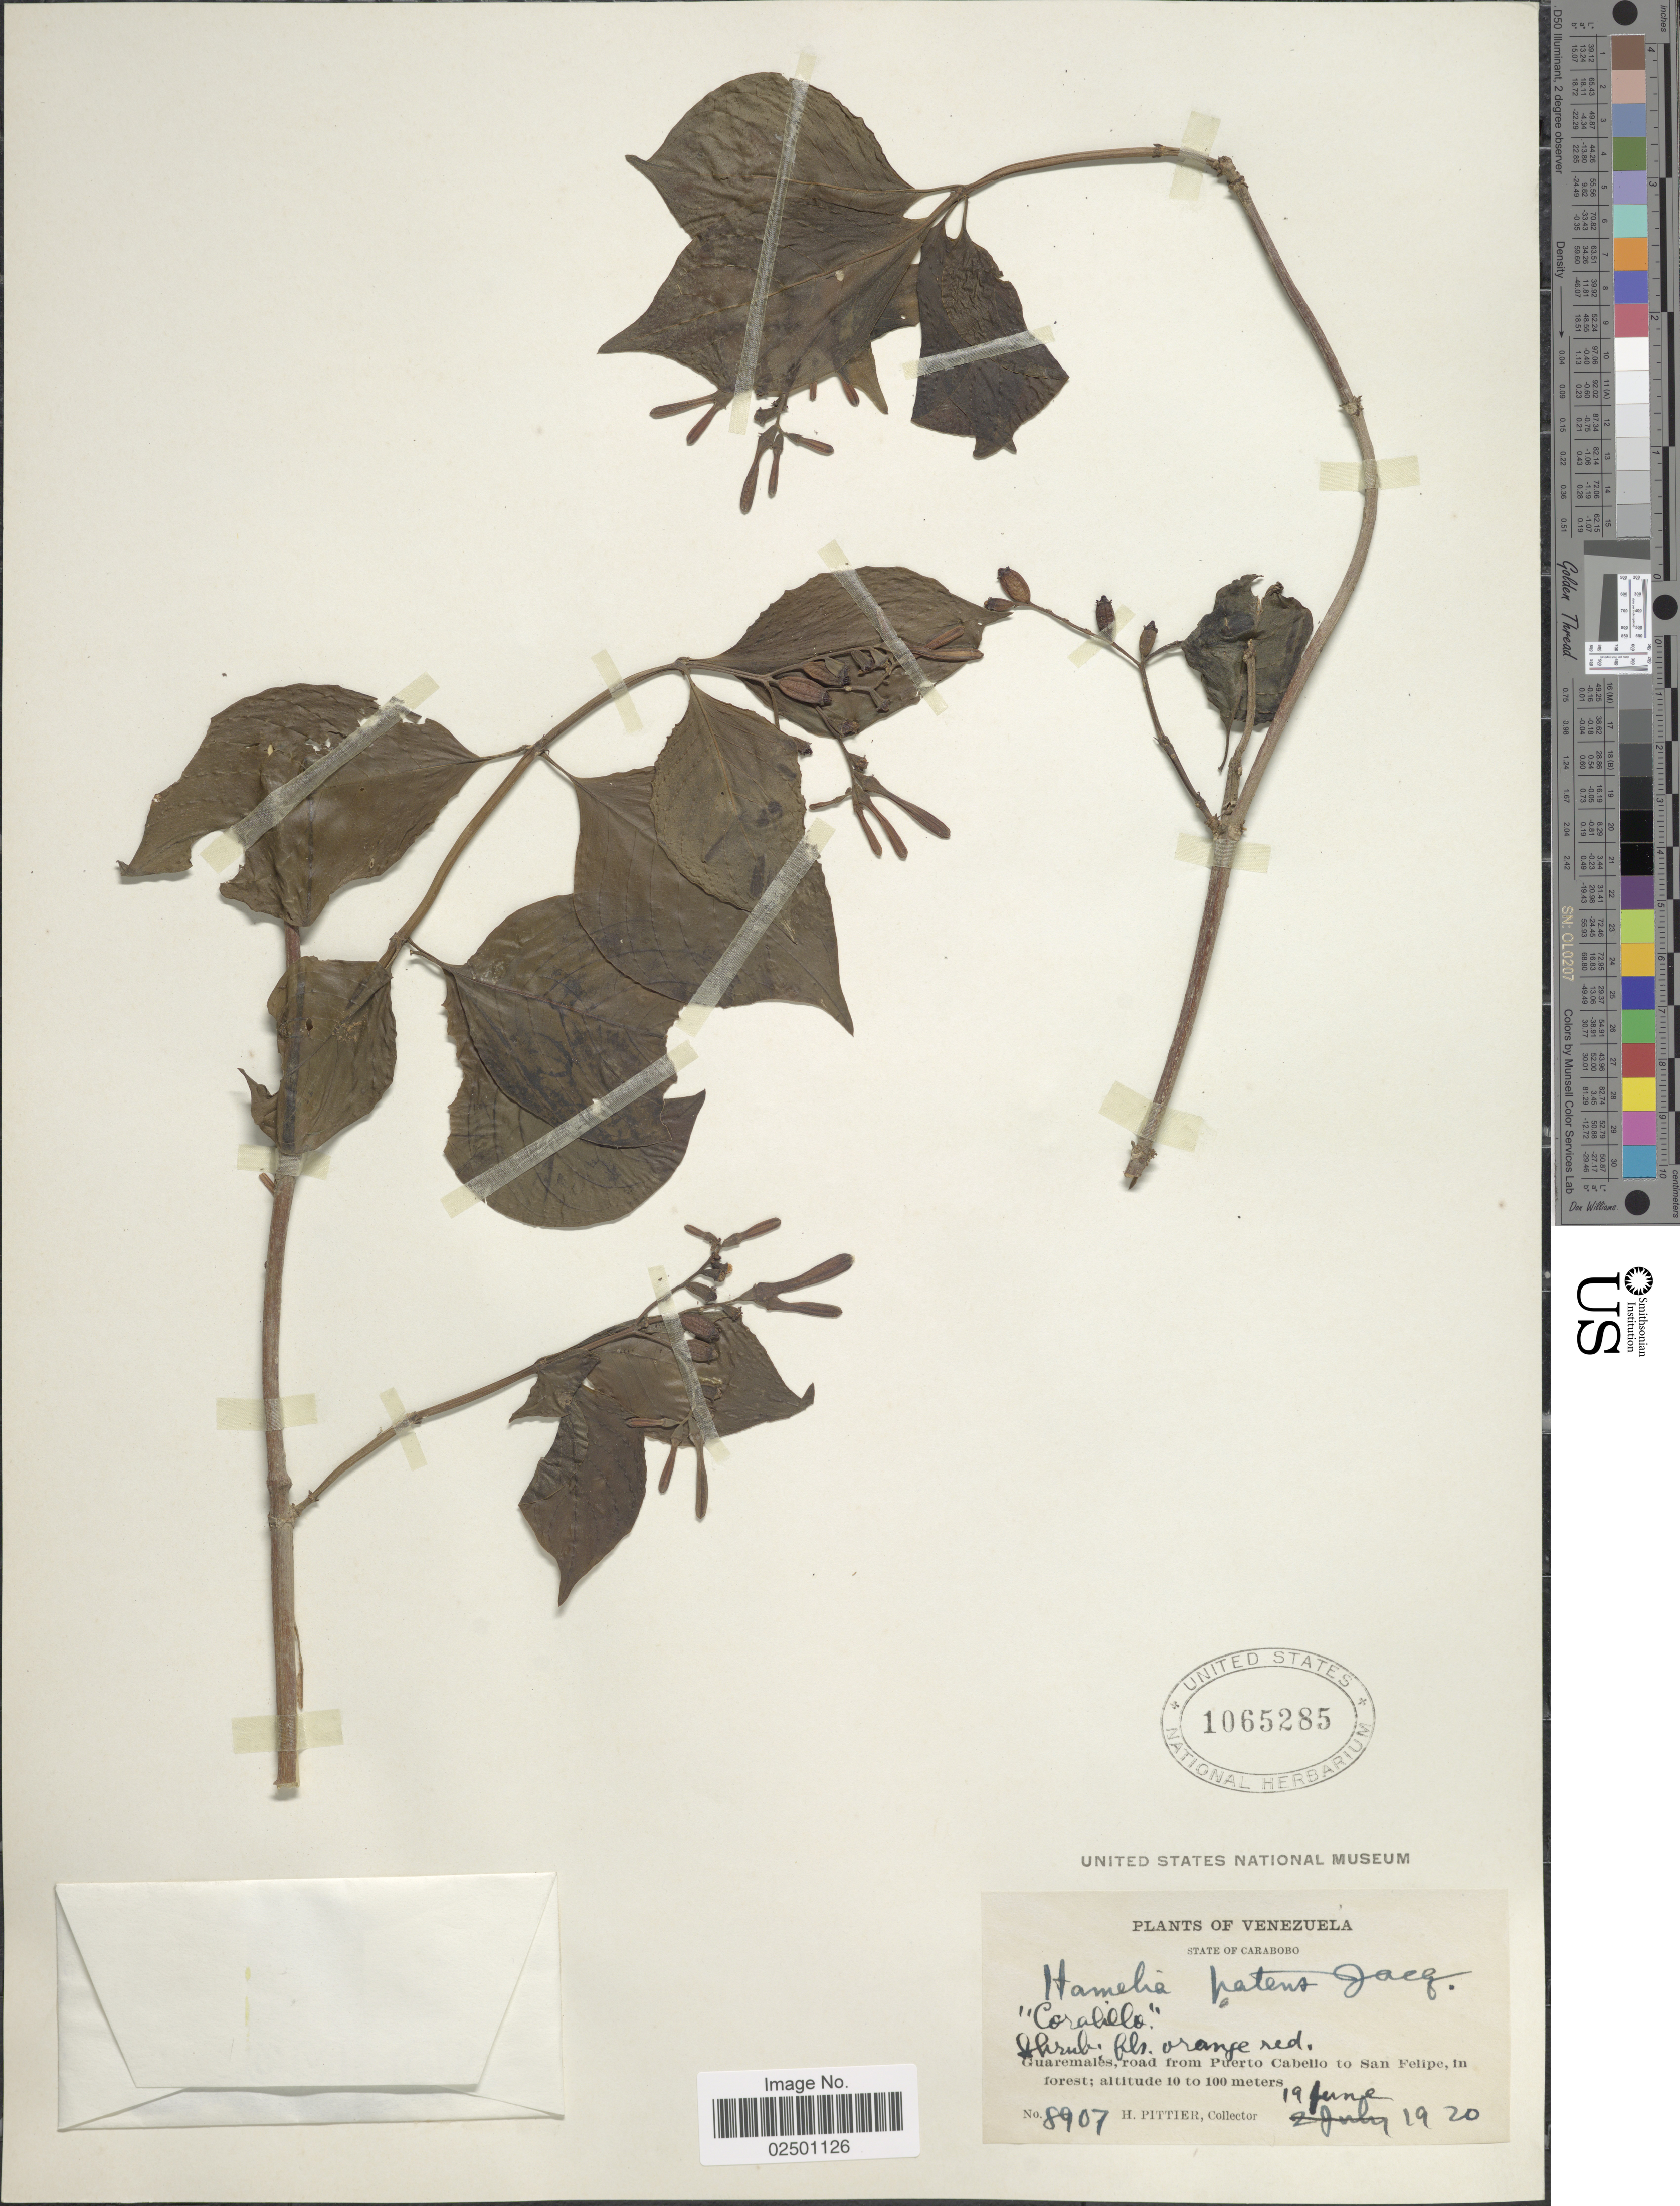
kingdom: Plantae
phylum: Tracheophyta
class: Magnoliopsida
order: Gentianales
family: Rubiaceae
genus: Hamelia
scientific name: Hamelia patens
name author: Jacq.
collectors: H. F. Pittier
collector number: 8907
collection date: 1920-06-19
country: Venezuela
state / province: Carabobo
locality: State of Carabobo. Guaremales, road from Puerto Cabello to San Felipe, in forest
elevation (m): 10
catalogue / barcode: US 1065285